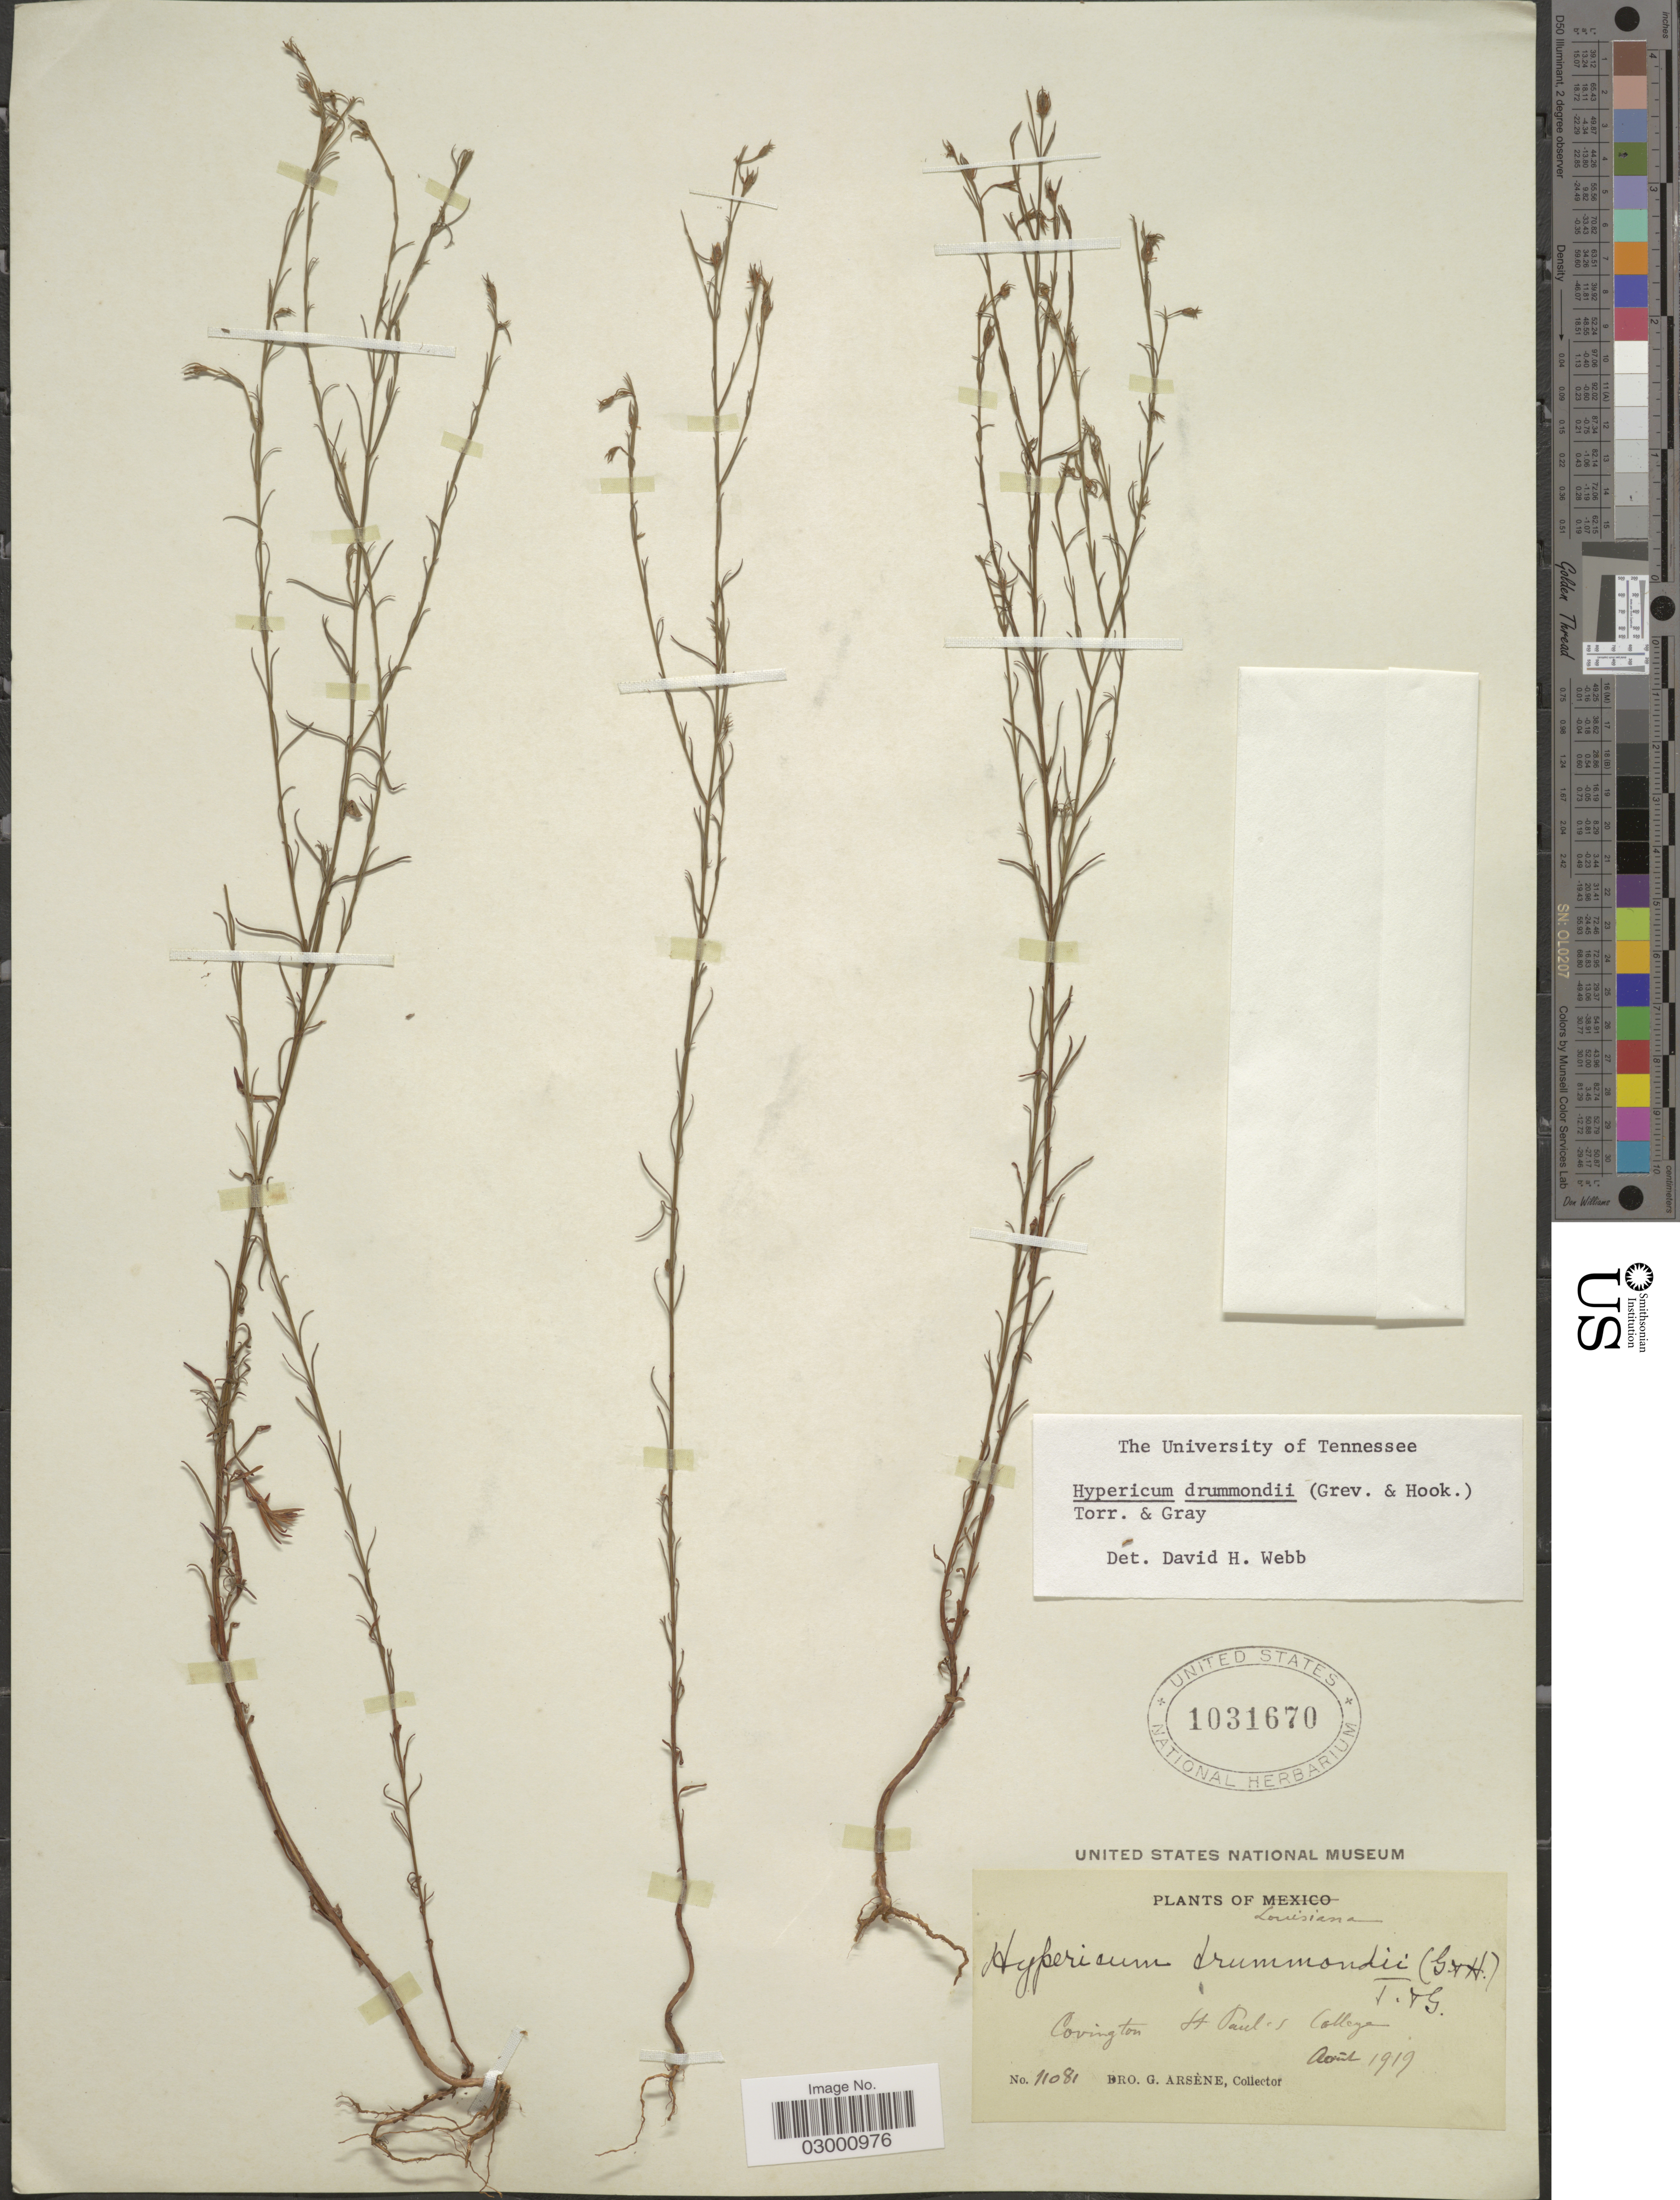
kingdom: Plantae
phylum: Tracheophyta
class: Magnoliopsida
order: Malpighiales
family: Hypericaceae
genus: Hypericum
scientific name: Hypericum drummondii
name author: (Grev. & Hook.) Torr. & A. Gray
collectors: Bro. G. Arsène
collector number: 11081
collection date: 1919-08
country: United States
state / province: Louisiana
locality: Covington St. Paul's College.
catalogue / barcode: US 1031670